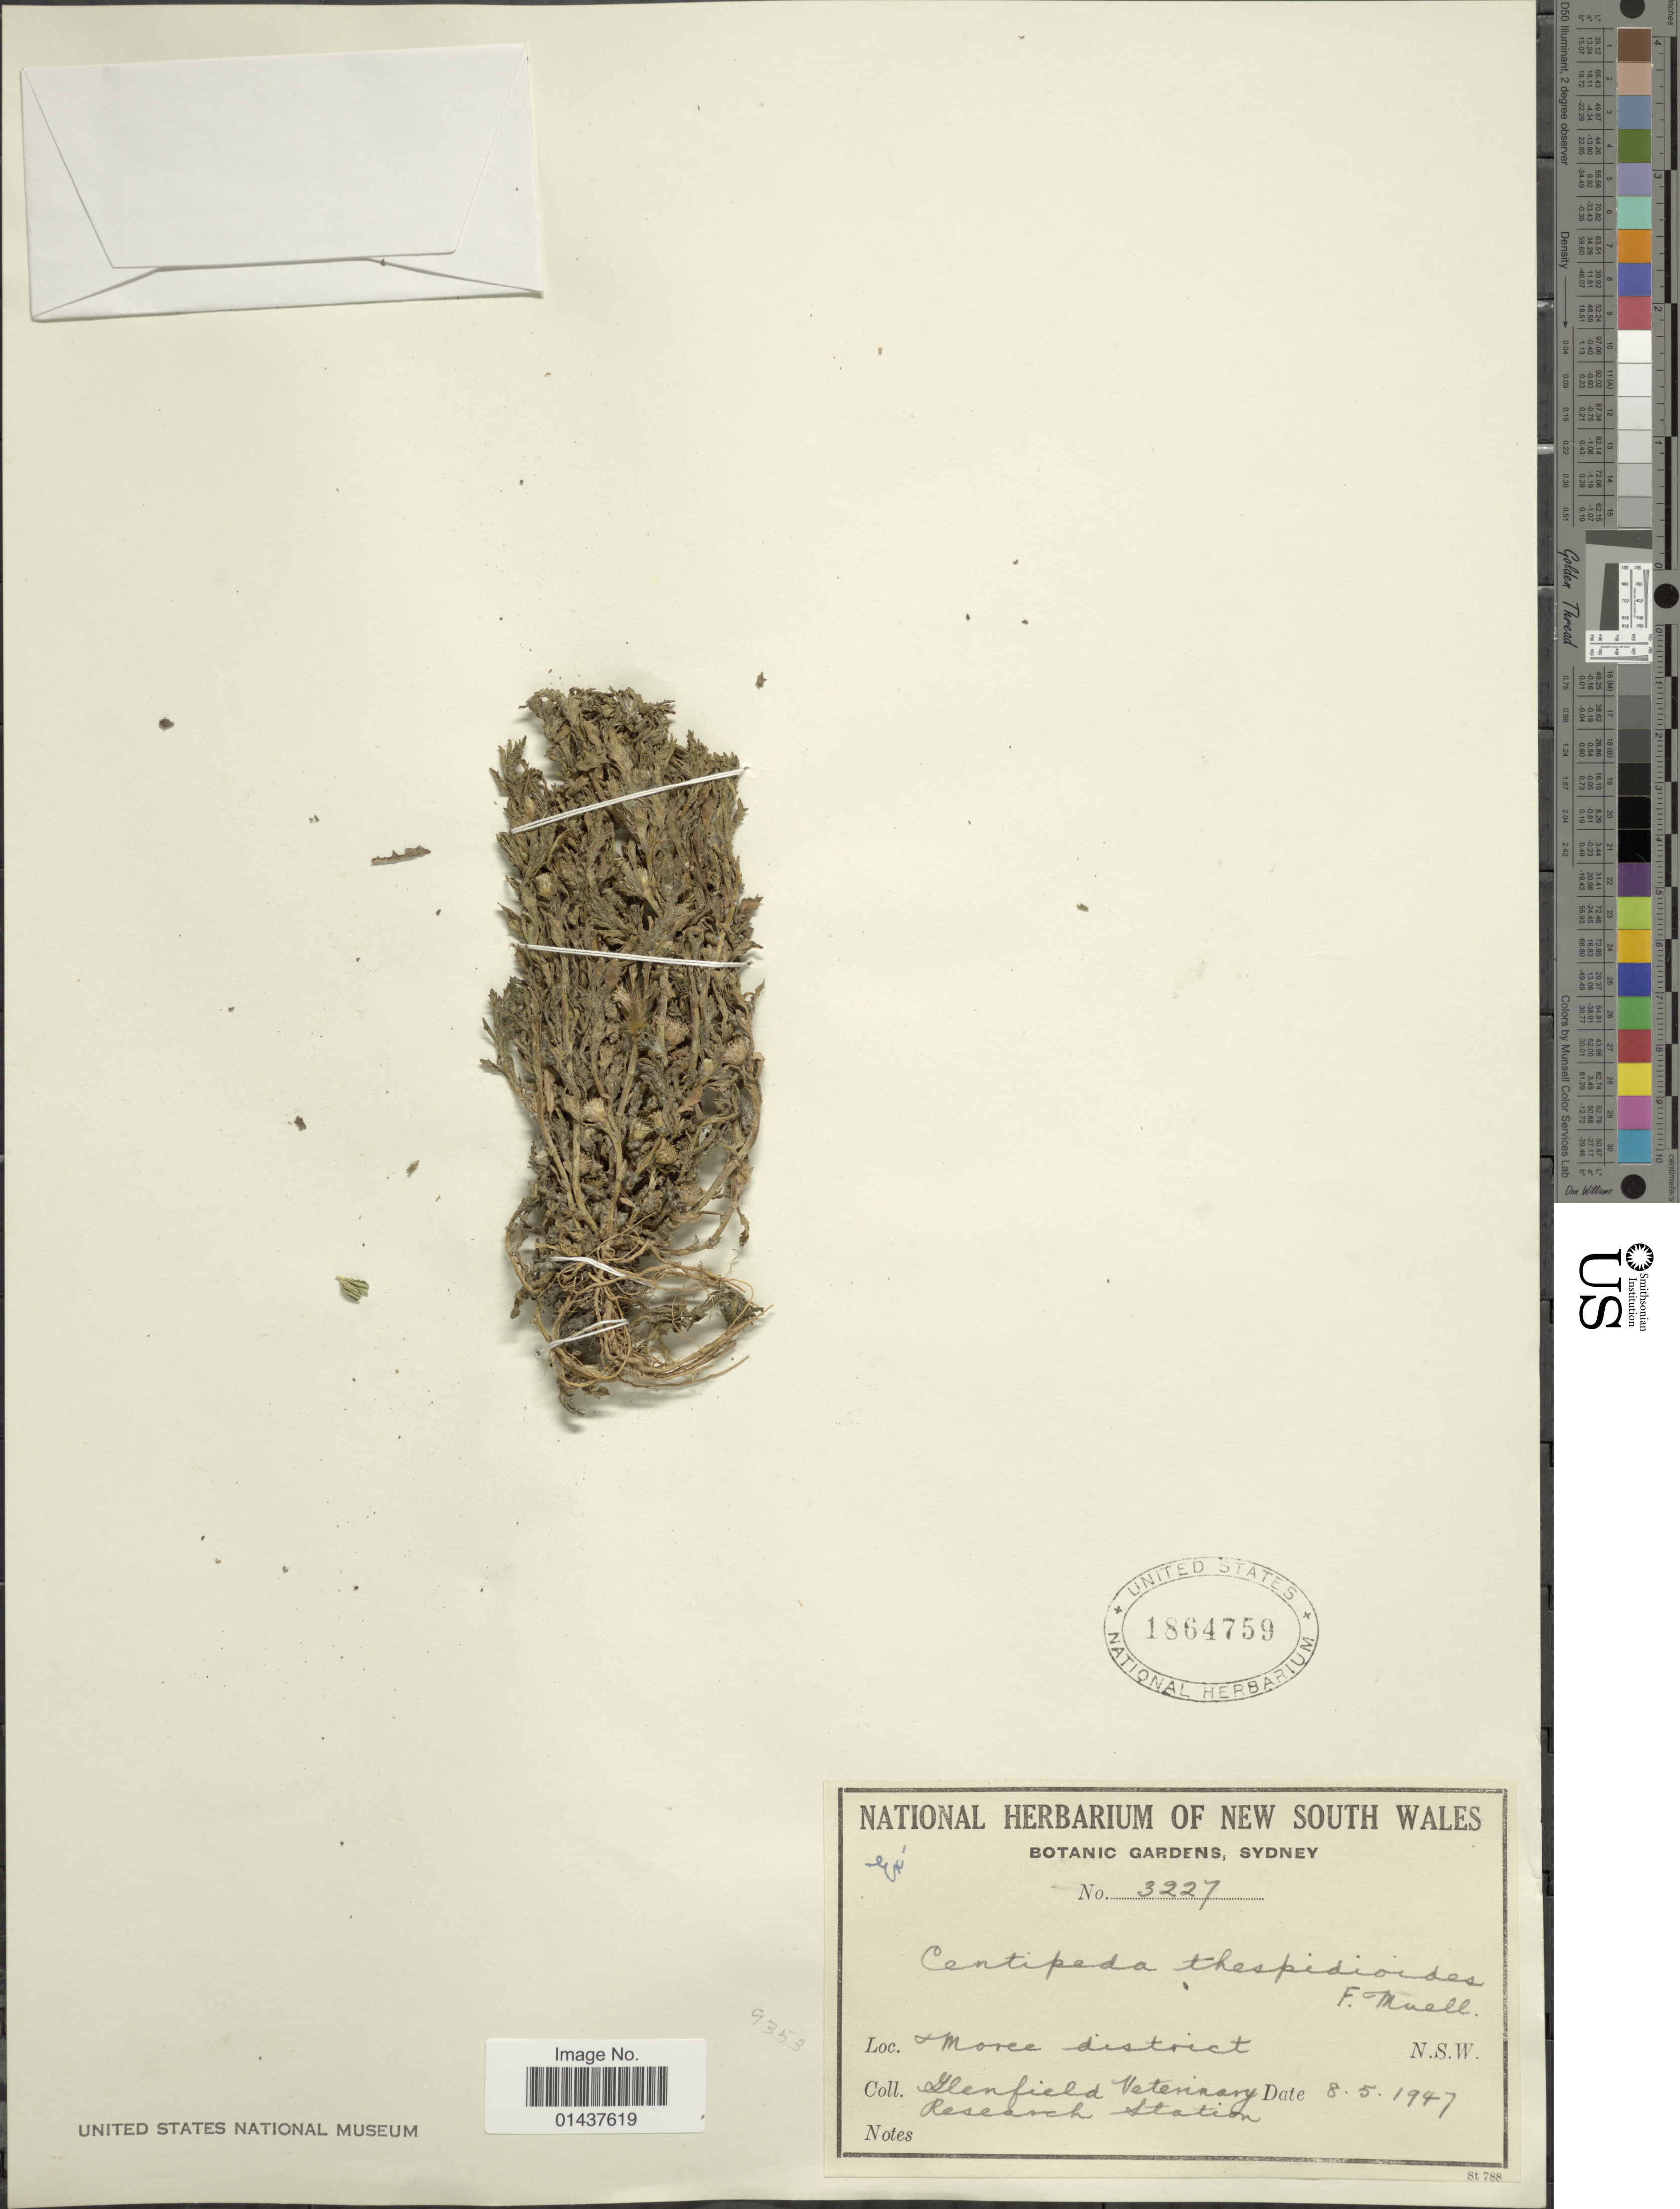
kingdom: Plantae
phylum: Tracheophyta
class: Magnoliopsida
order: Asterales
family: Asteraceae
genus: Centipeda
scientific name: Centipeda thespidioides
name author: F. Muell.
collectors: Glenfield Veterinary Research Station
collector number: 3227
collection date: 1947-05-08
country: Australia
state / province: New South Wales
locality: Morce district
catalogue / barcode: US 1864759